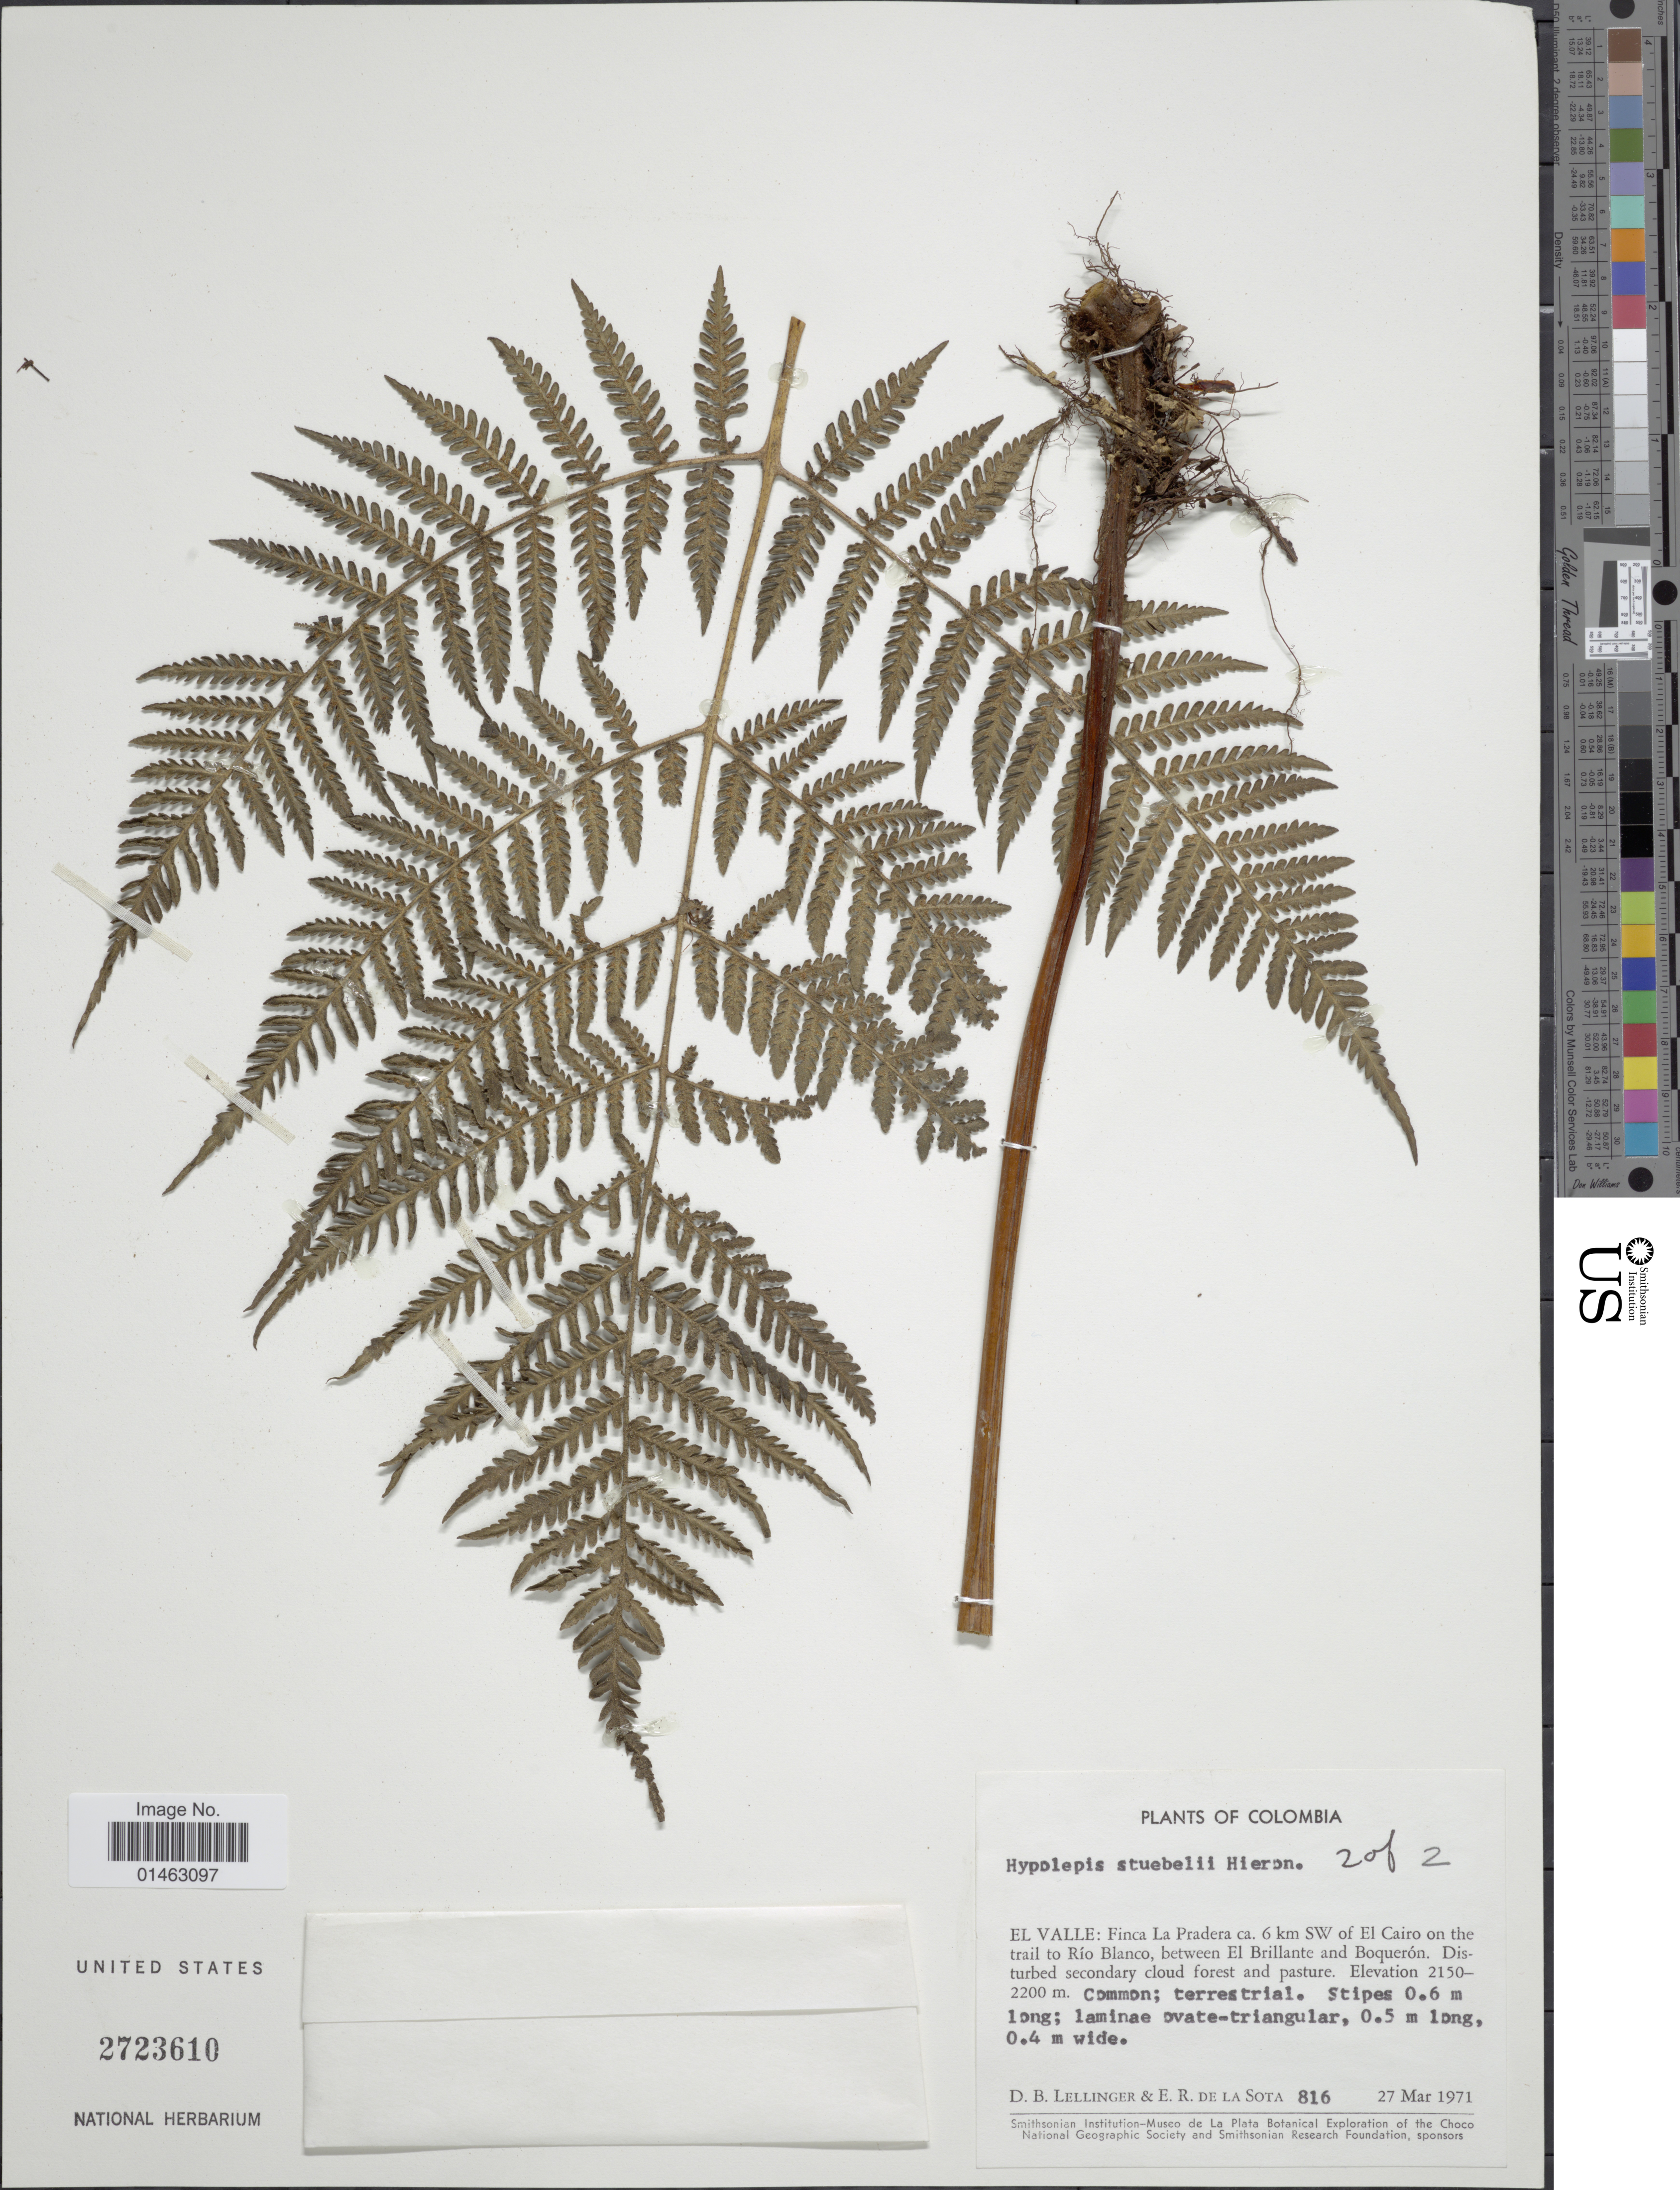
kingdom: Plantae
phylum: Tracheophyta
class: Polypodiopsida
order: Polypodiales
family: Dennstaedtiaceae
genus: Hypolepis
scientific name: Hypolepis steubelii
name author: Hieron.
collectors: D. B. Lellinger & E. R. de la Sota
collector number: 816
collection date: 1971-03-27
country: Colombia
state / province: Valle del Cauca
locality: El Valle: Finca La Pradera ca. 6 km SW of El Cairo on the trail to Rio Blanco, between El Brillante and Boquerón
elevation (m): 2150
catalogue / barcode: US 2723610